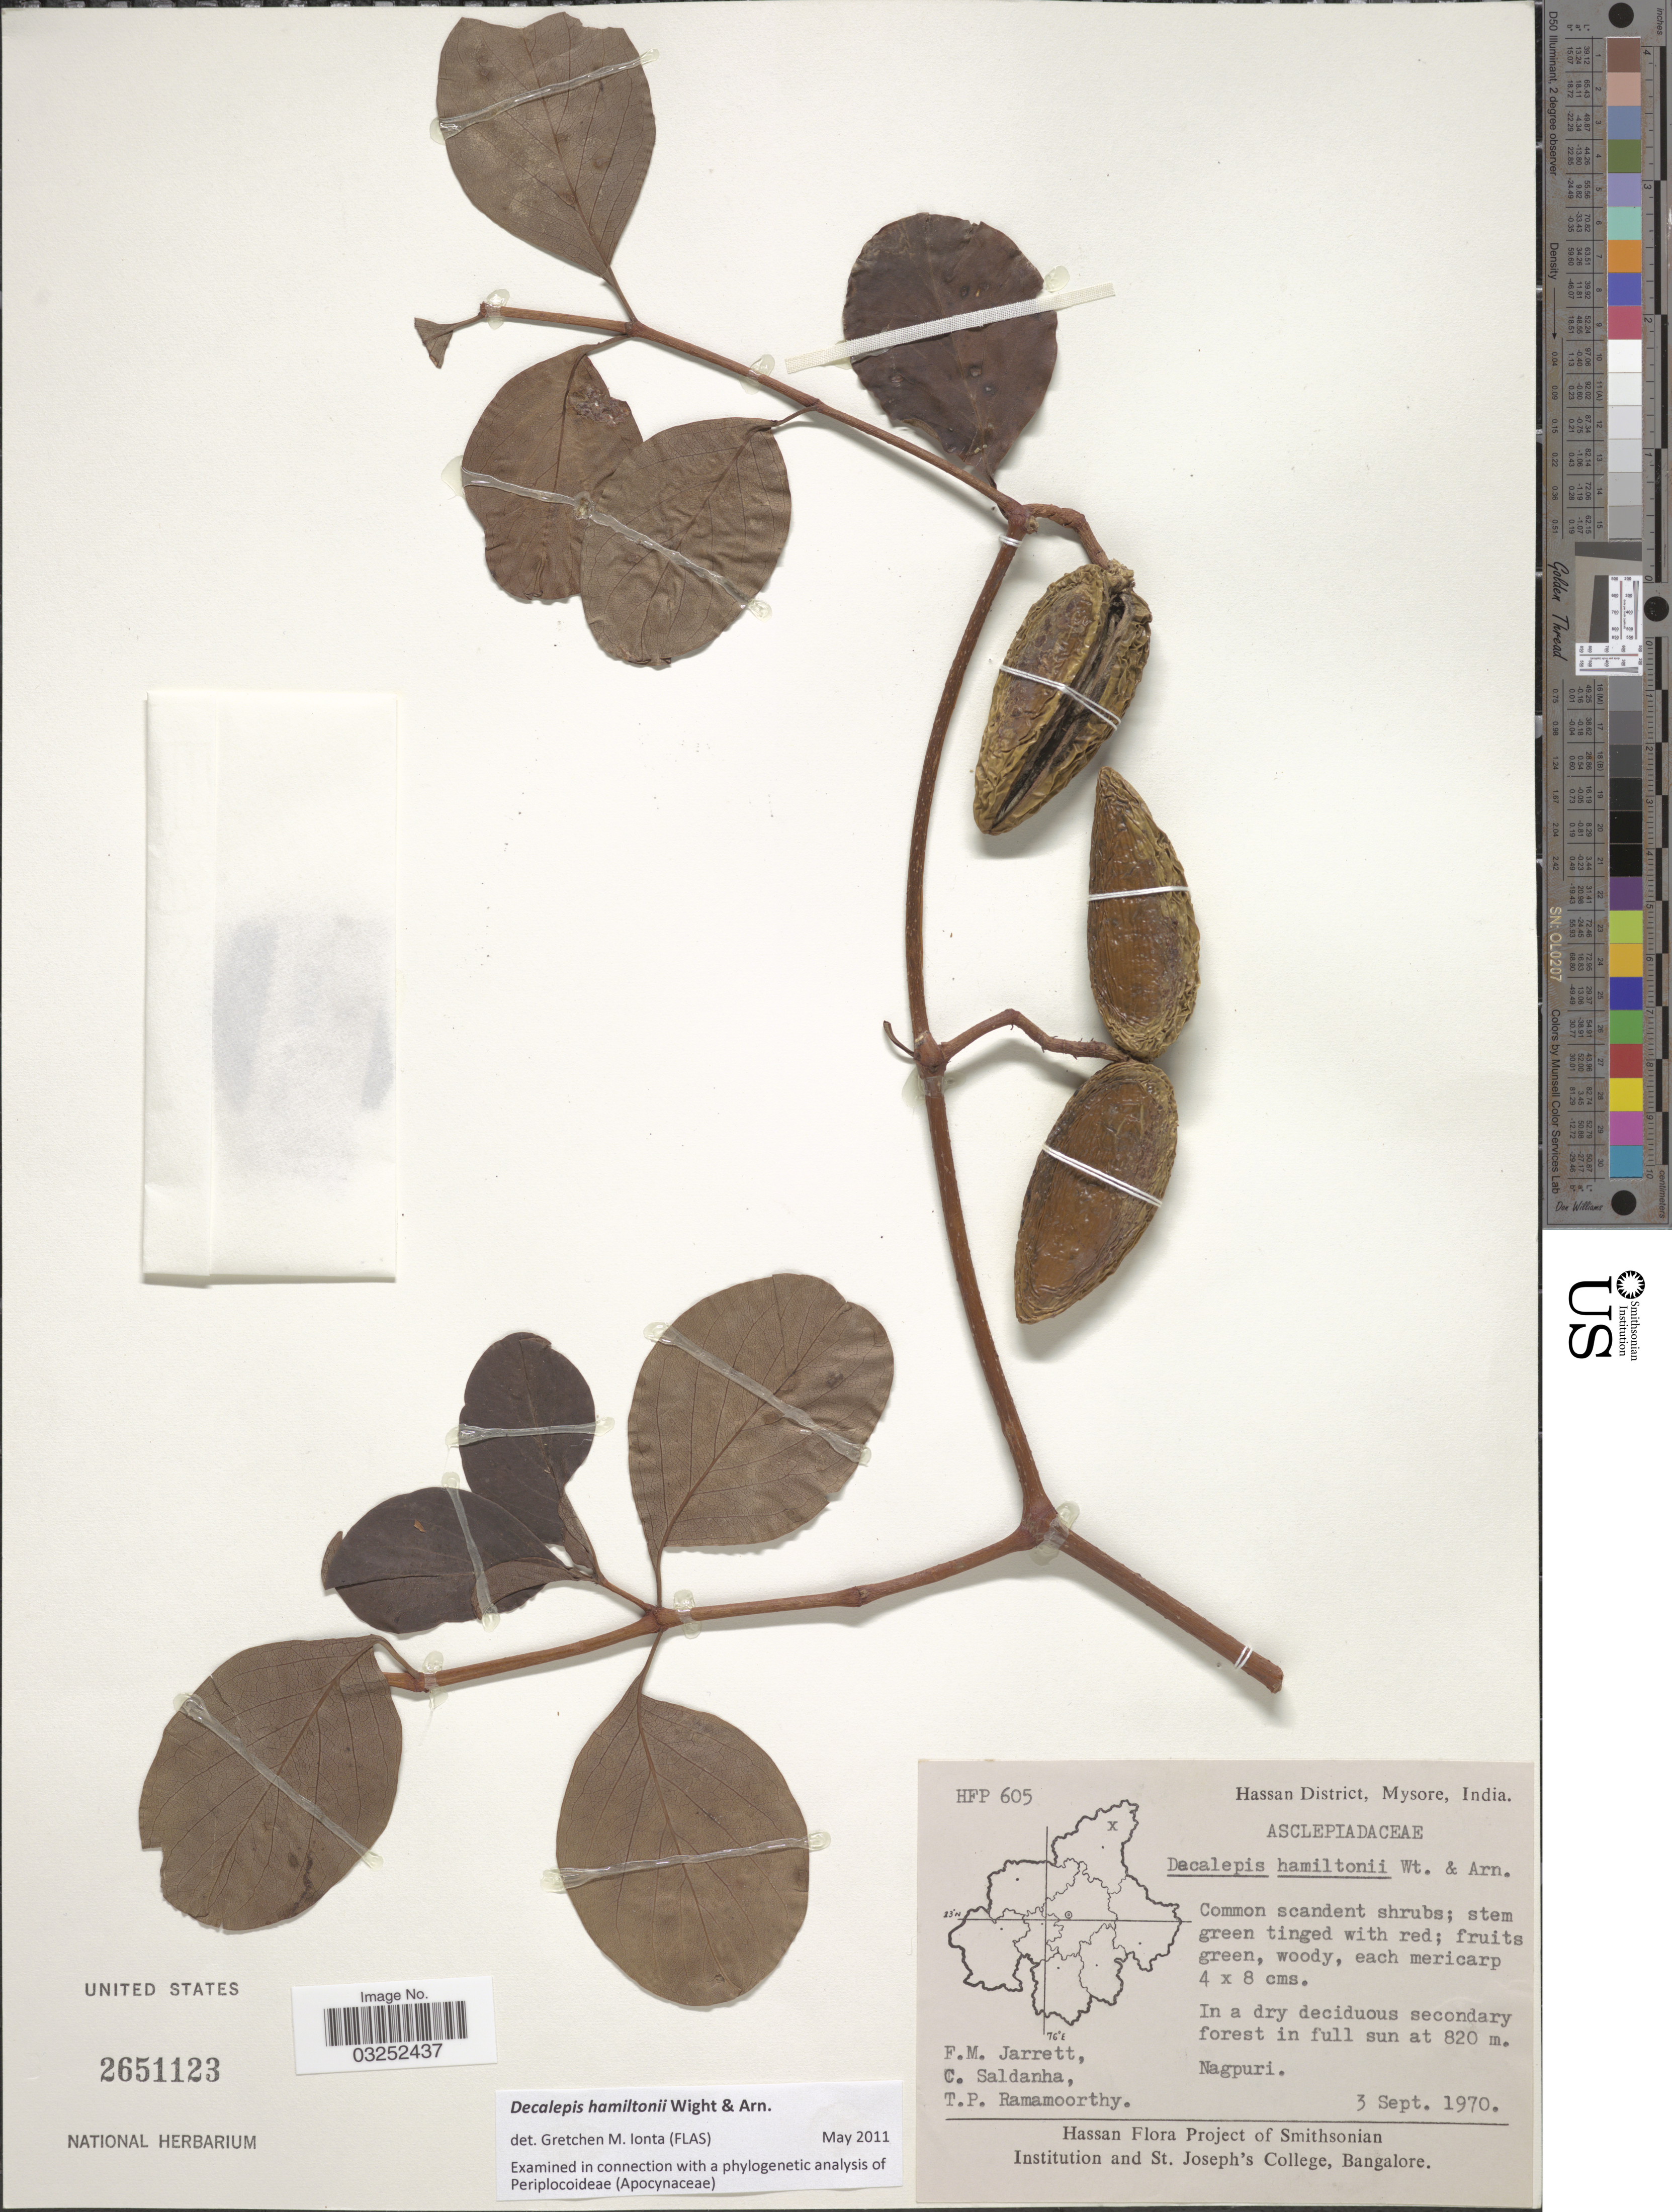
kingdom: Plantae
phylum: Tracheophyta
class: Magnoliopsida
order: Gentianales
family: Apocynaceae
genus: Decalepis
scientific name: Decalepis hamiltonii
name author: Wight & Arn.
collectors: F. M. Jarrett, C. Saldanha & T. P. Ramamoorthy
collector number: HFP 605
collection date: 1970-09-03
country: India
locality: Hassan District, Mysore. Nagpuri.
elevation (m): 820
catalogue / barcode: US 2651123